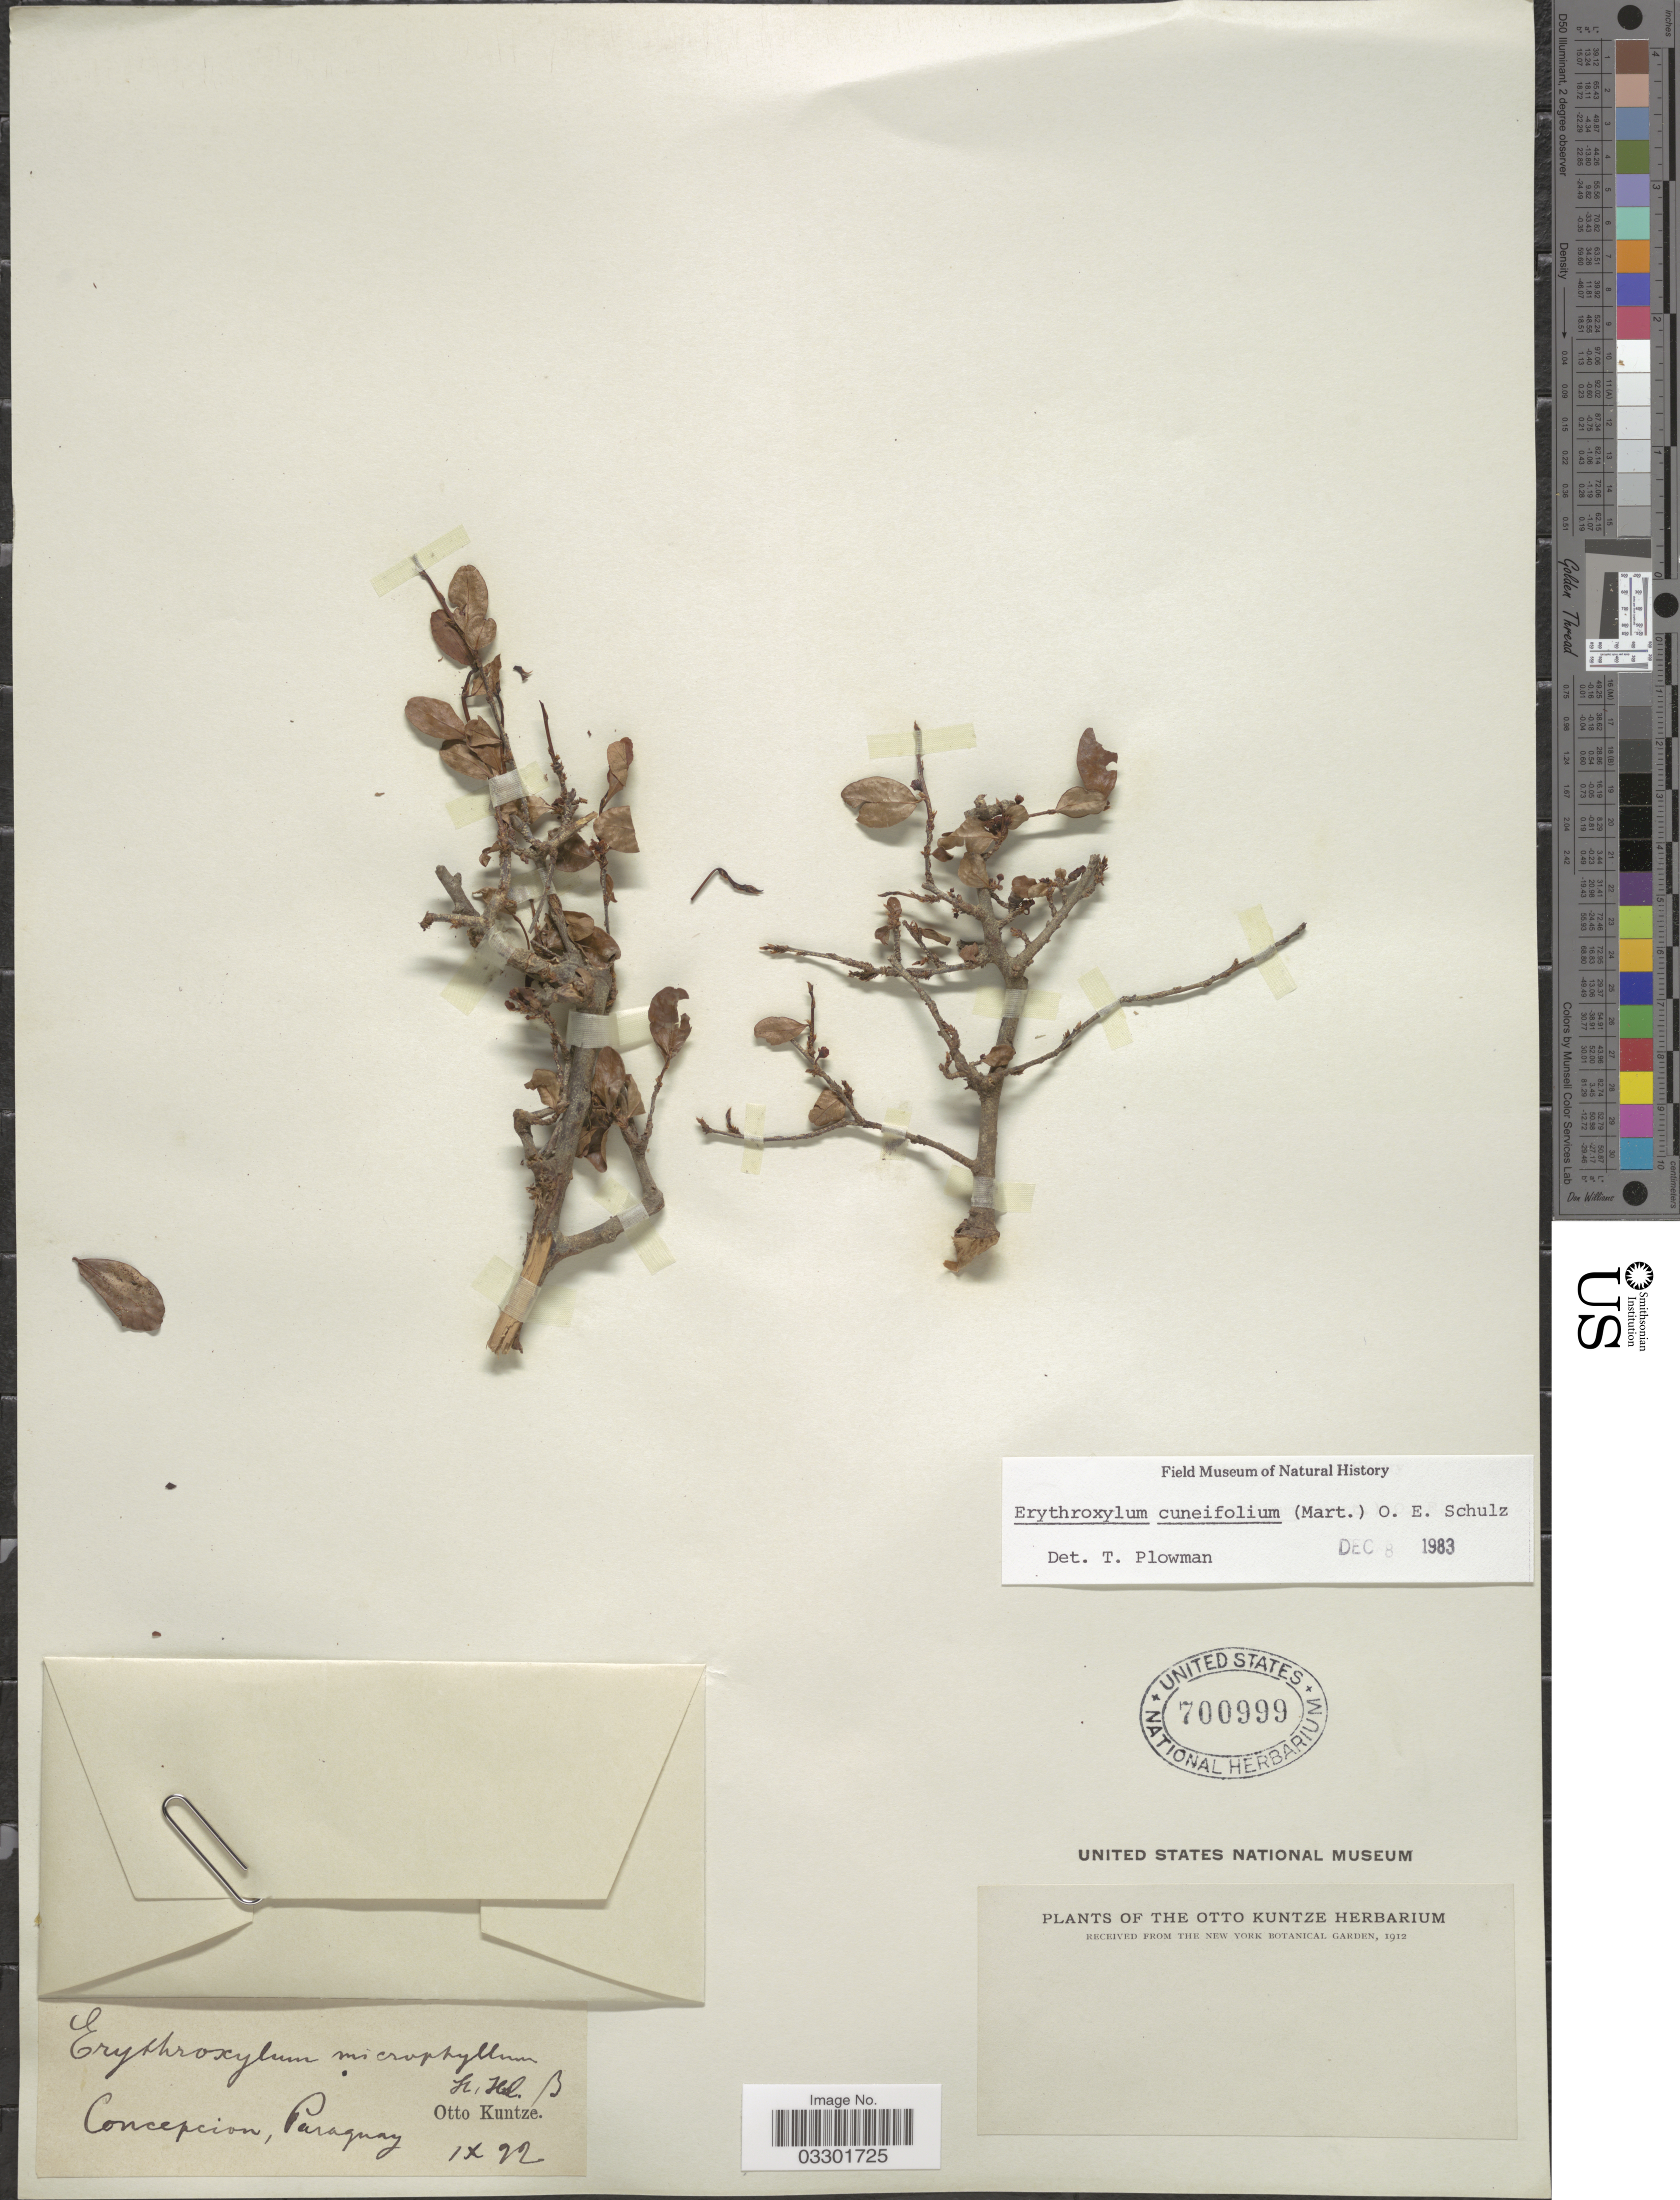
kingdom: Plantae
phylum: Tracheophyta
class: Magnoliopsida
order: Malpighiales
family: Erythroxylaceae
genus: Erythroxylum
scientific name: Erythroxylum cuneifolium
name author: (Mart.) O.E. Schulz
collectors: C.E.O. Kuntze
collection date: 1902-09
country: Paraguay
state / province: Concepcion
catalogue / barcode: US 700999